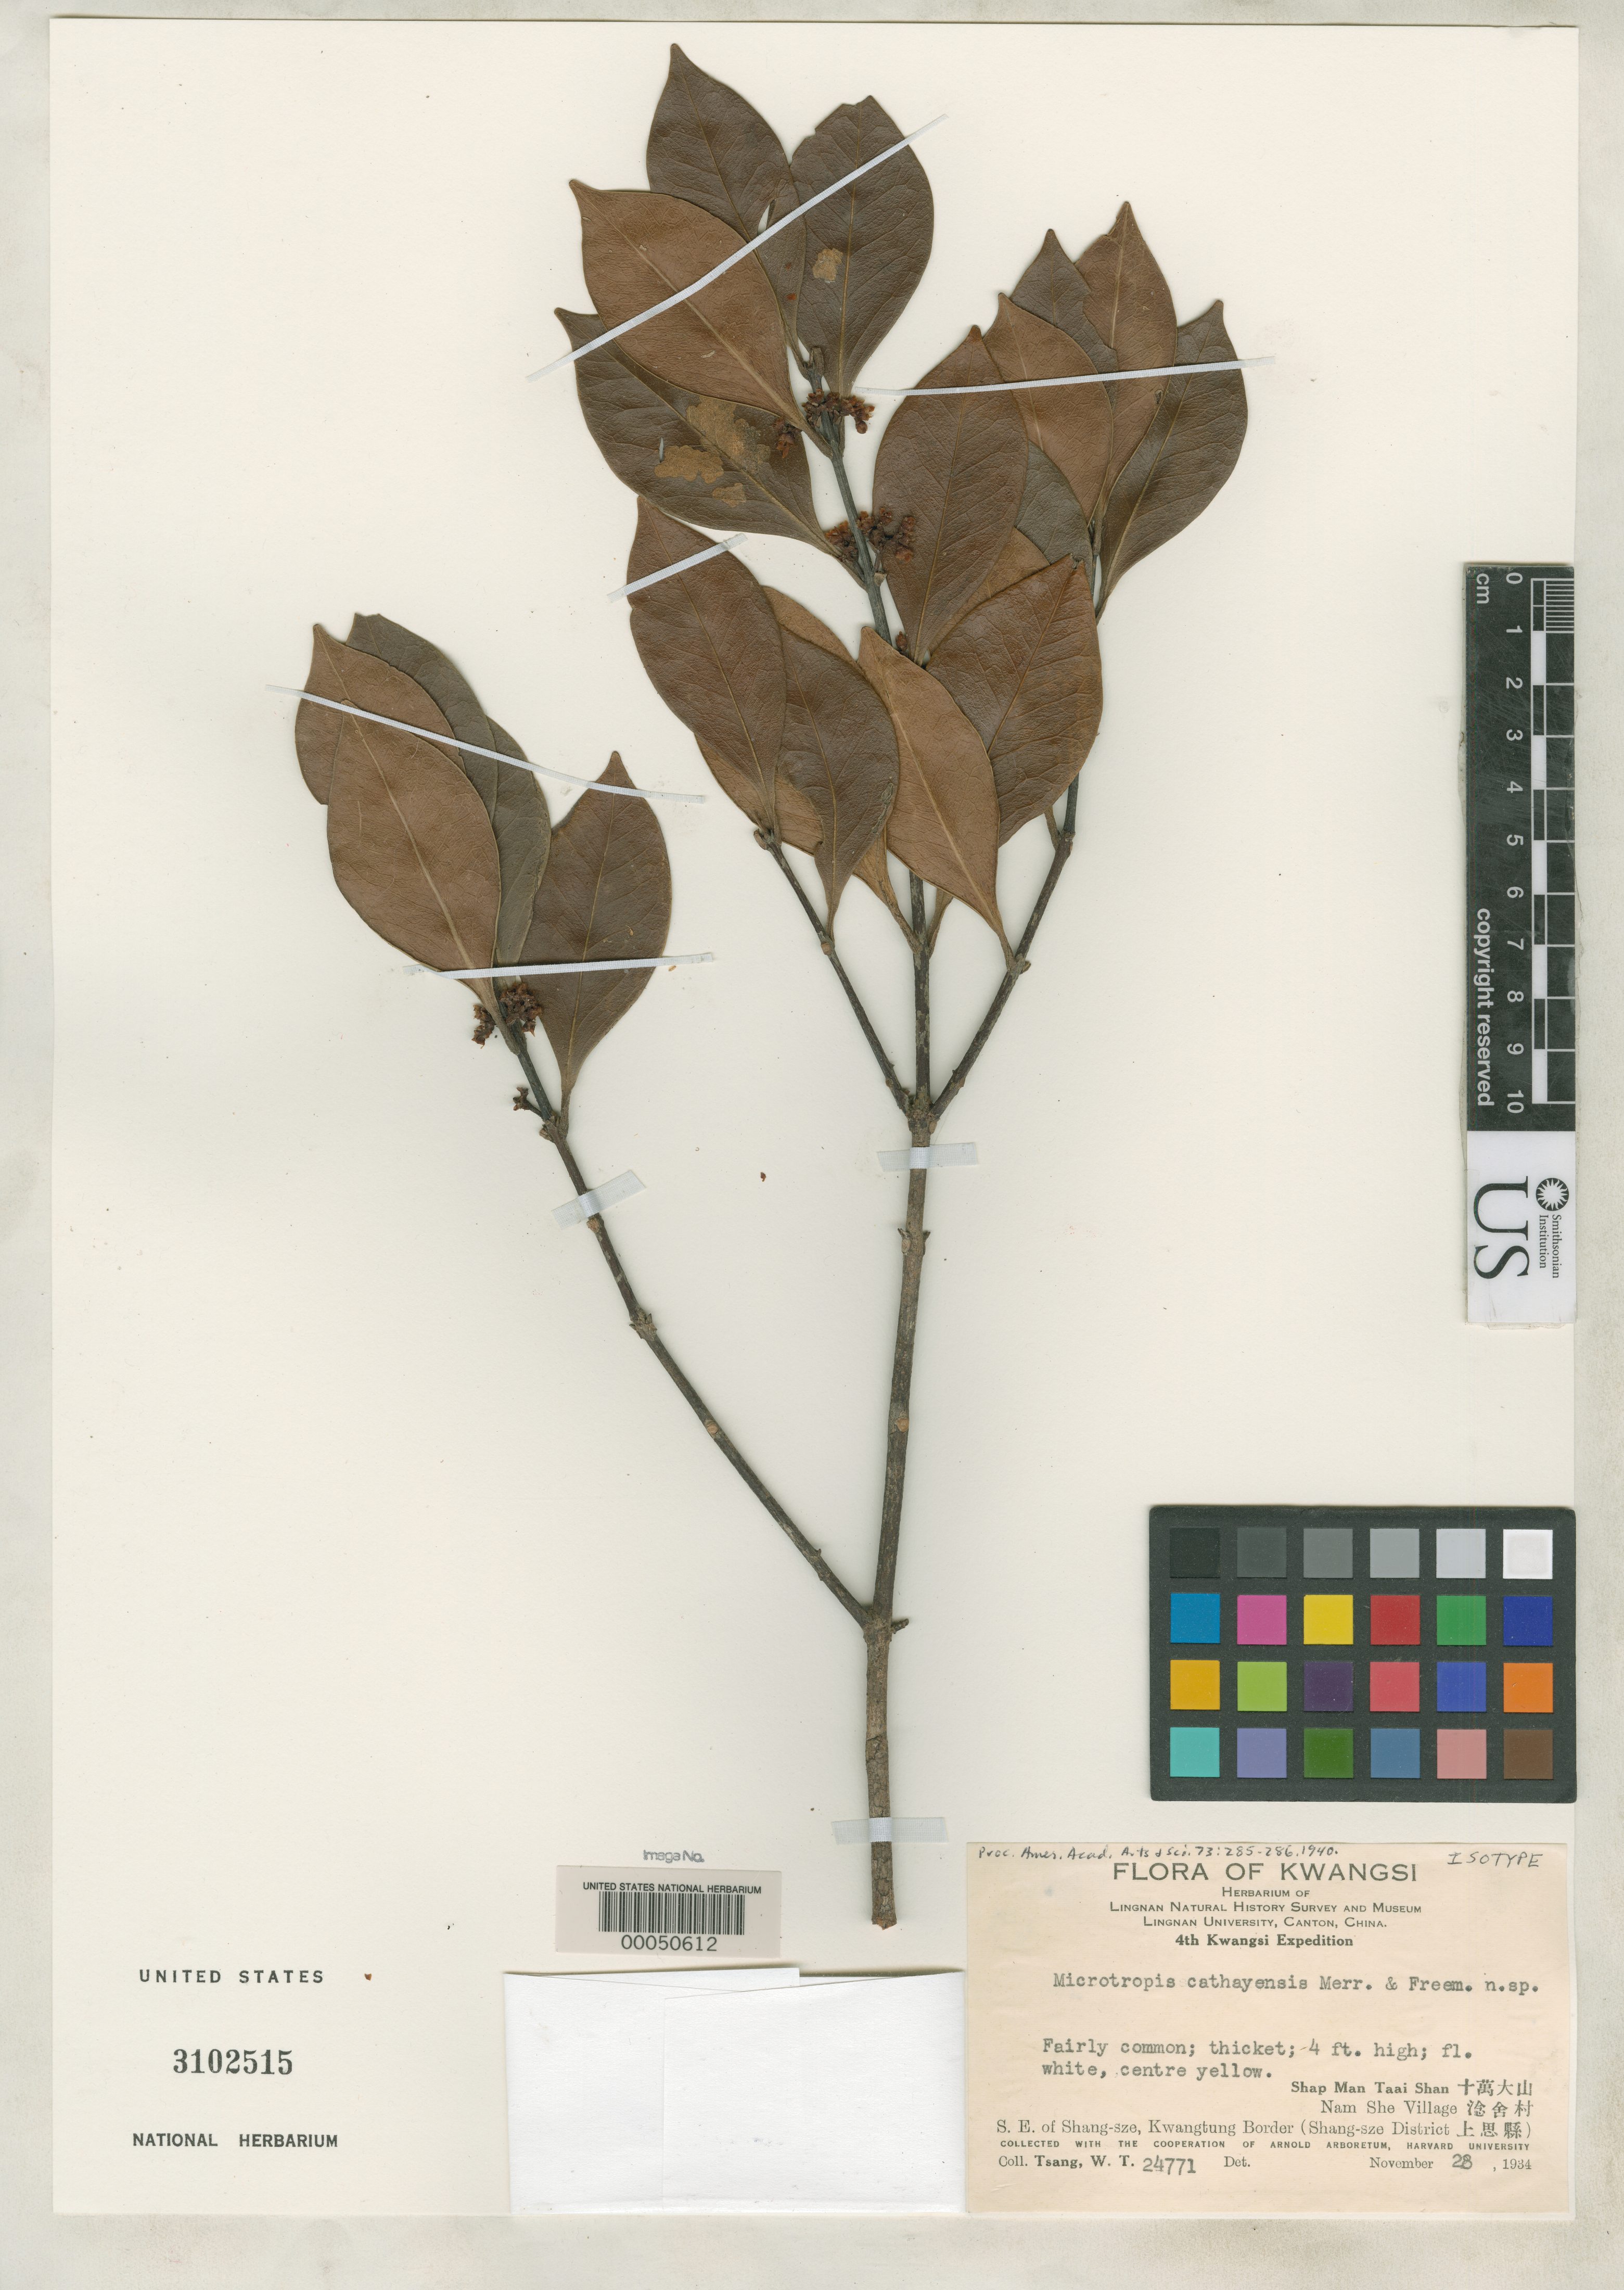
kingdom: Plantae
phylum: Tracheophyta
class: Magnoliopsida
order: Celastrales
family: Celastraceae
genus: Microtropis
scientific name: Microtropis cathayensis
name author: Merr. & F. L. Freeman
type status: Isotype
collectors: W. T. Tsang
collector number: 24771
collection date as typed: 28 Nov 1934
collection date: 1934-11-28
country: China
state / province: Guangxi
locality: SE of Shang-sze, Kwangtung border.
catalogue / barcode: US 3102515